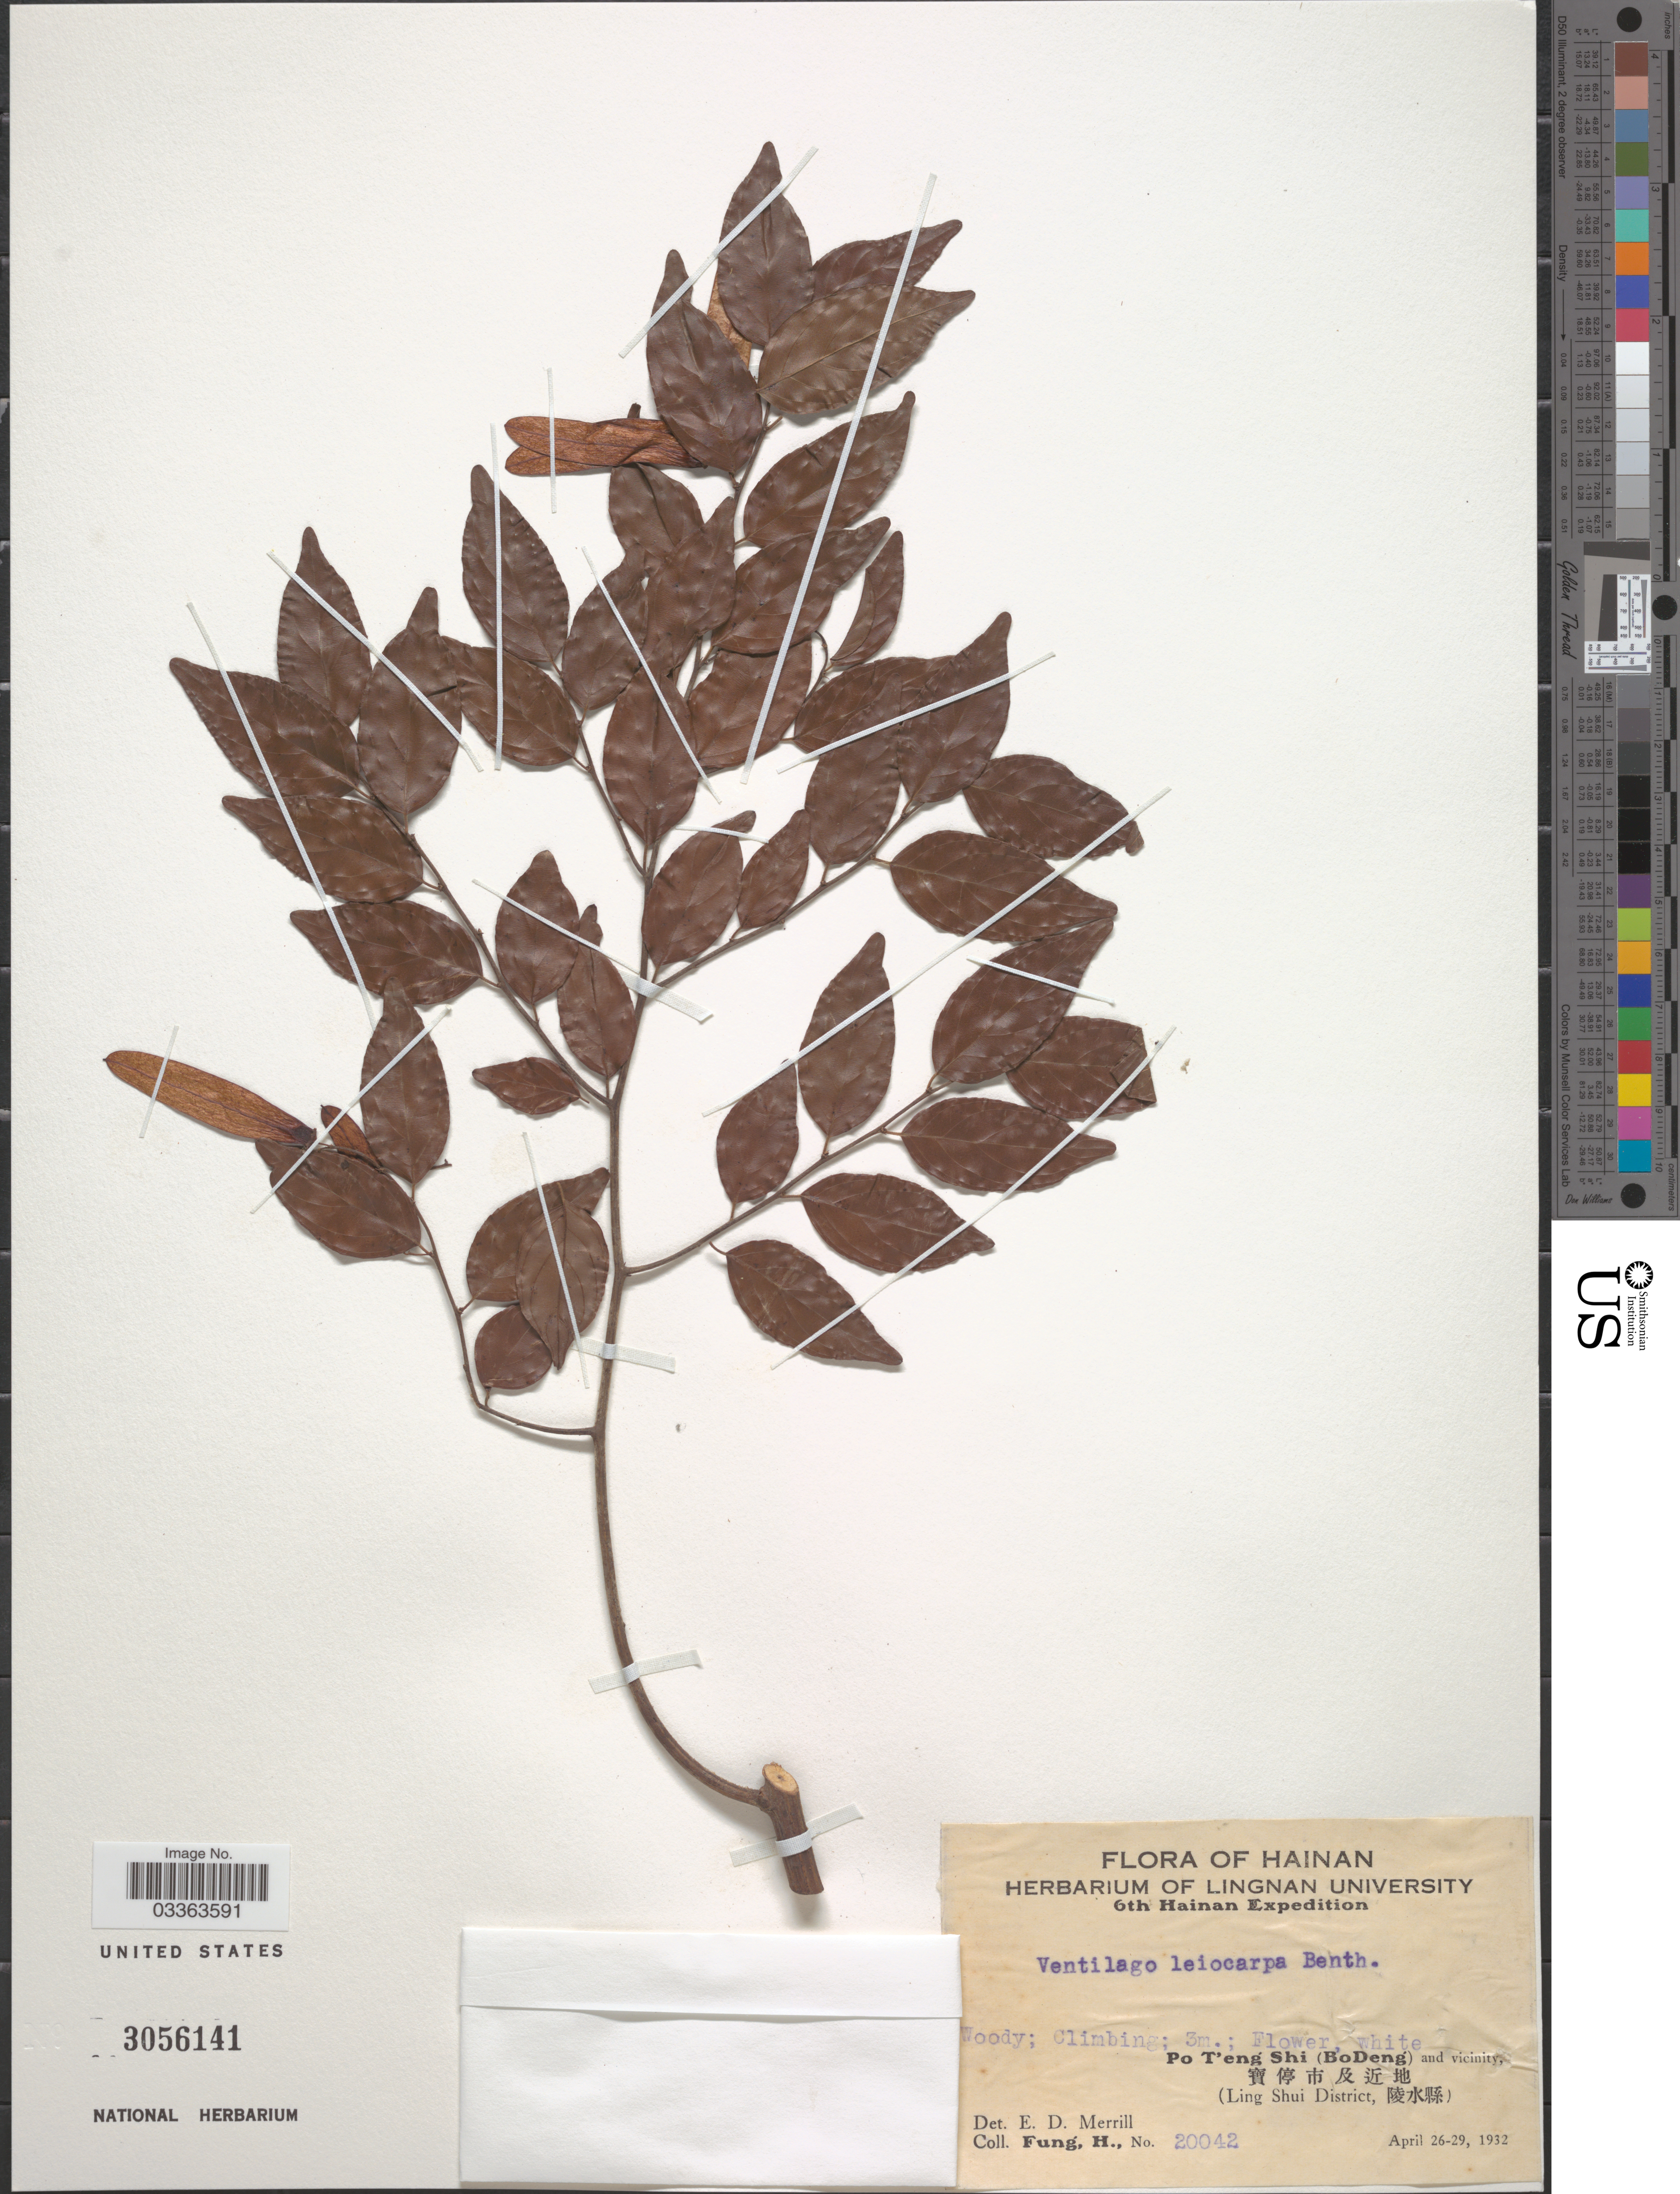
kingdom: Plantae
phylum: Tracheophyta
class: Magnoliopsida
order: Rosales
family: Rhamnaceae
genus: Ventilago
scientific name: Ventilago leiocarpa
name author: Benth.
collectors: H. Fung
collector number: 20042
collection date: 1932-04-26/1932-04-29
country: China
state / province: Hainan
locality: T'eng Shi (BoDeng) and vicinity, (Ling Shui District.)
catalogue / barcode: US 3056141